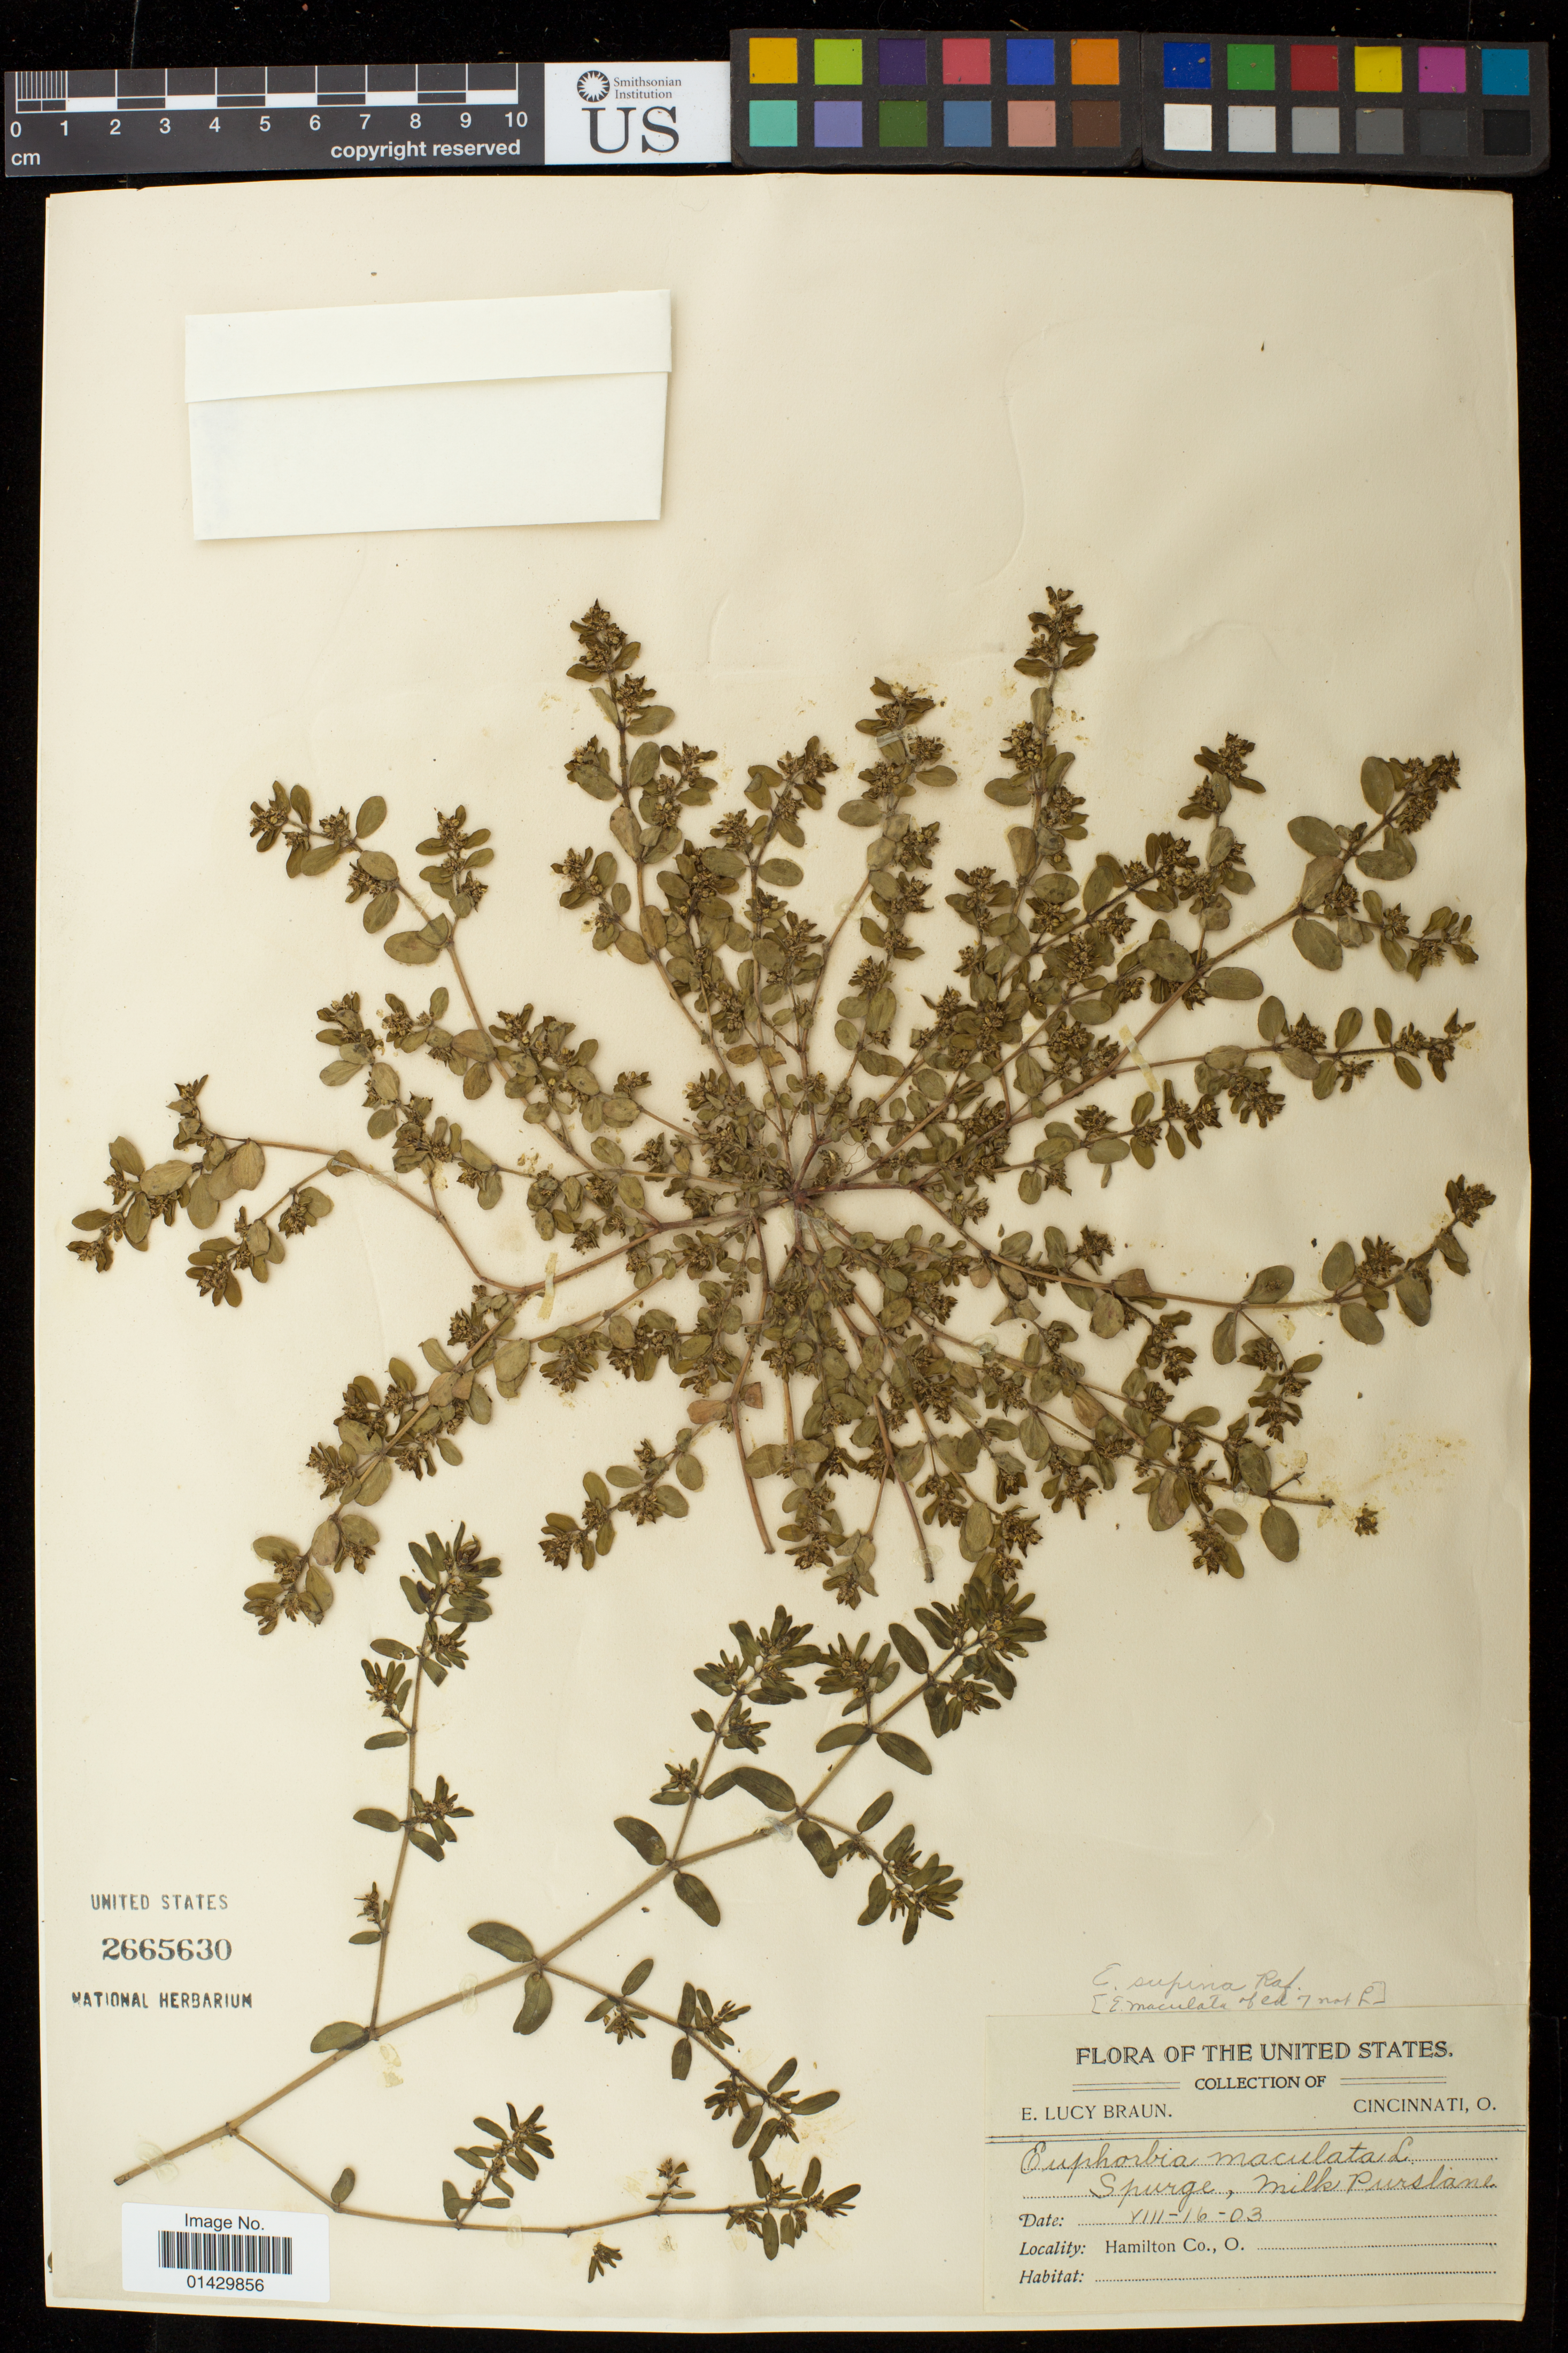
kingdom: Plantae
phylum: Tracheophyta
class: Magnoliopsida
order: Malpighiales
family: Euphorbiaceae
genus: Euphorbia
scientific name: Euphorbia maculata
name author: L.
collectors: E. L. Braun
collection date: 1903-08-16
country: United States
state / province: Ohio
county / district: Hamilton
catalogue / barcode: US 2665630